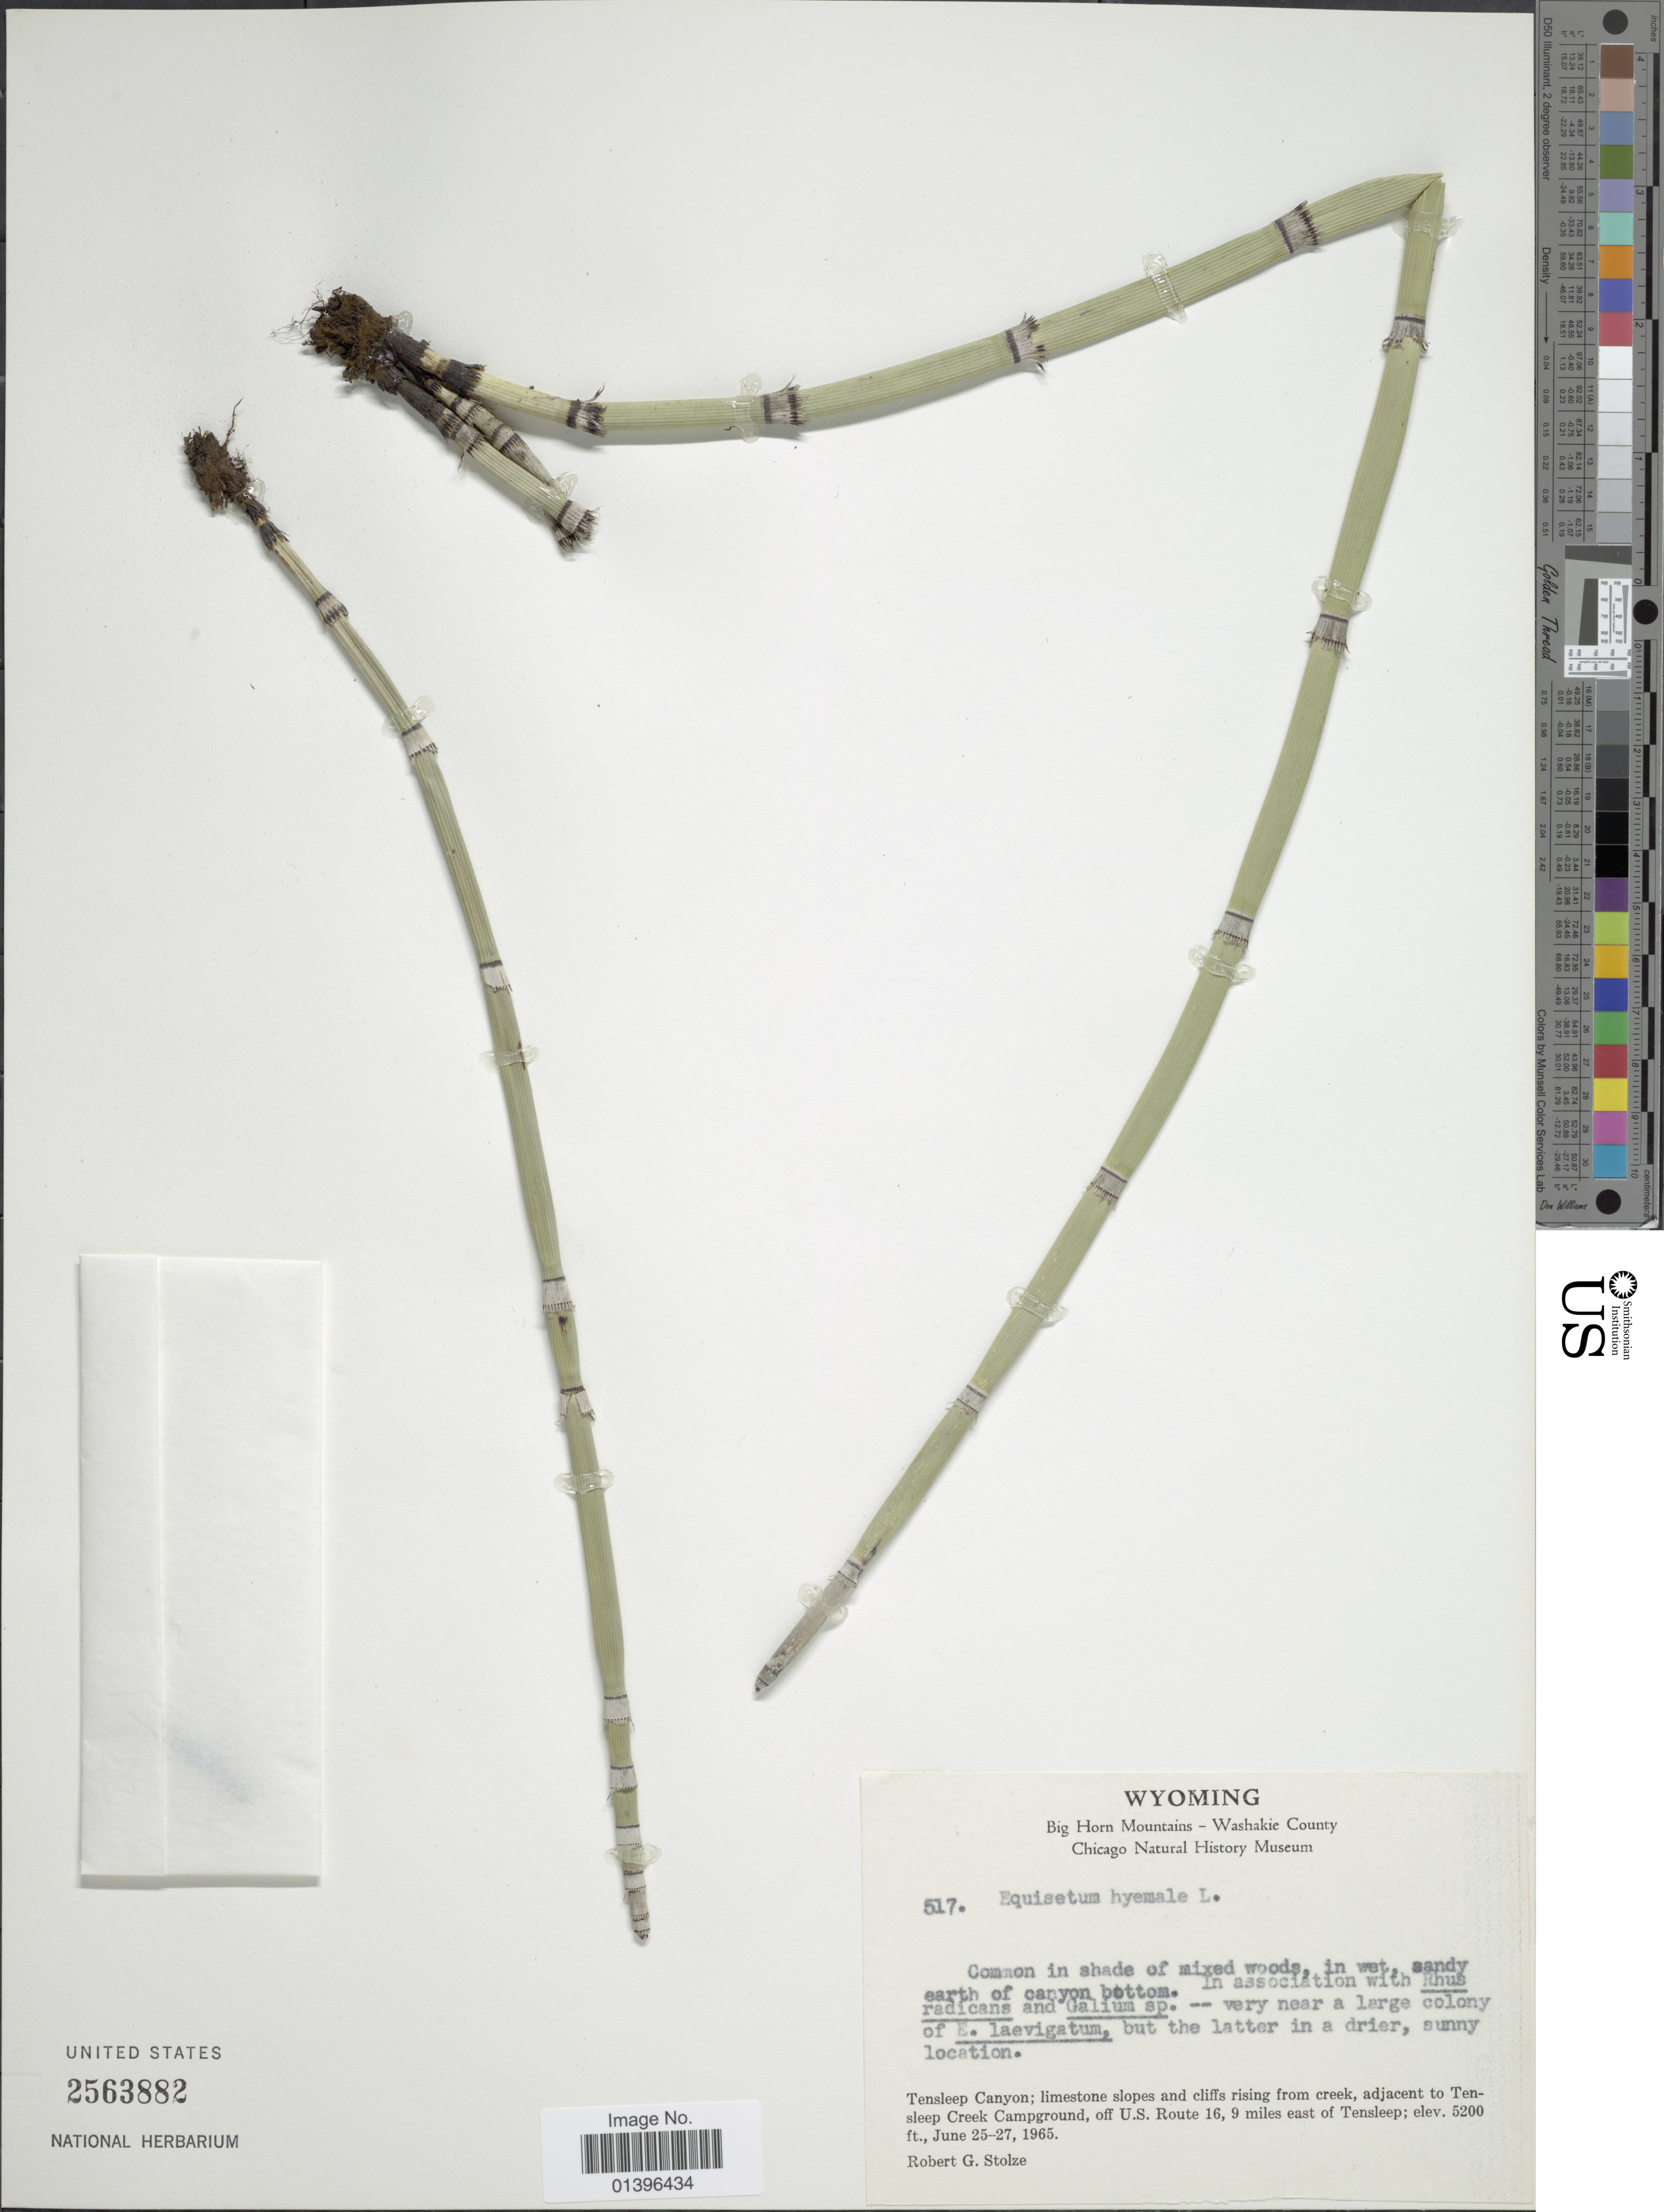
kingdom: Plantae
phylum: Tracheophyta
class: Polypodiopsida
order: Equisetales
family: Equisetaceae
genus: Equisetum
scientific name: Equisetum hyemale var. affine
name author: (Engelm.) A.A. Eaton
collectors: R. G. Stolze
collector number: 517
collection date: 1965-06-25/1965-06-27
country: United States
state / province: Wyoming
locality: Big Horn Mountains - Washakie County. Tensleep Canyon; limestone slopes and cliffs rising from creek, adjacent to Ten-sleep Creek Campground, off U.S. Route 16, 9 miles east of Tensleep.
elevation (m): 1585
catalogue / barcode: US 2563882